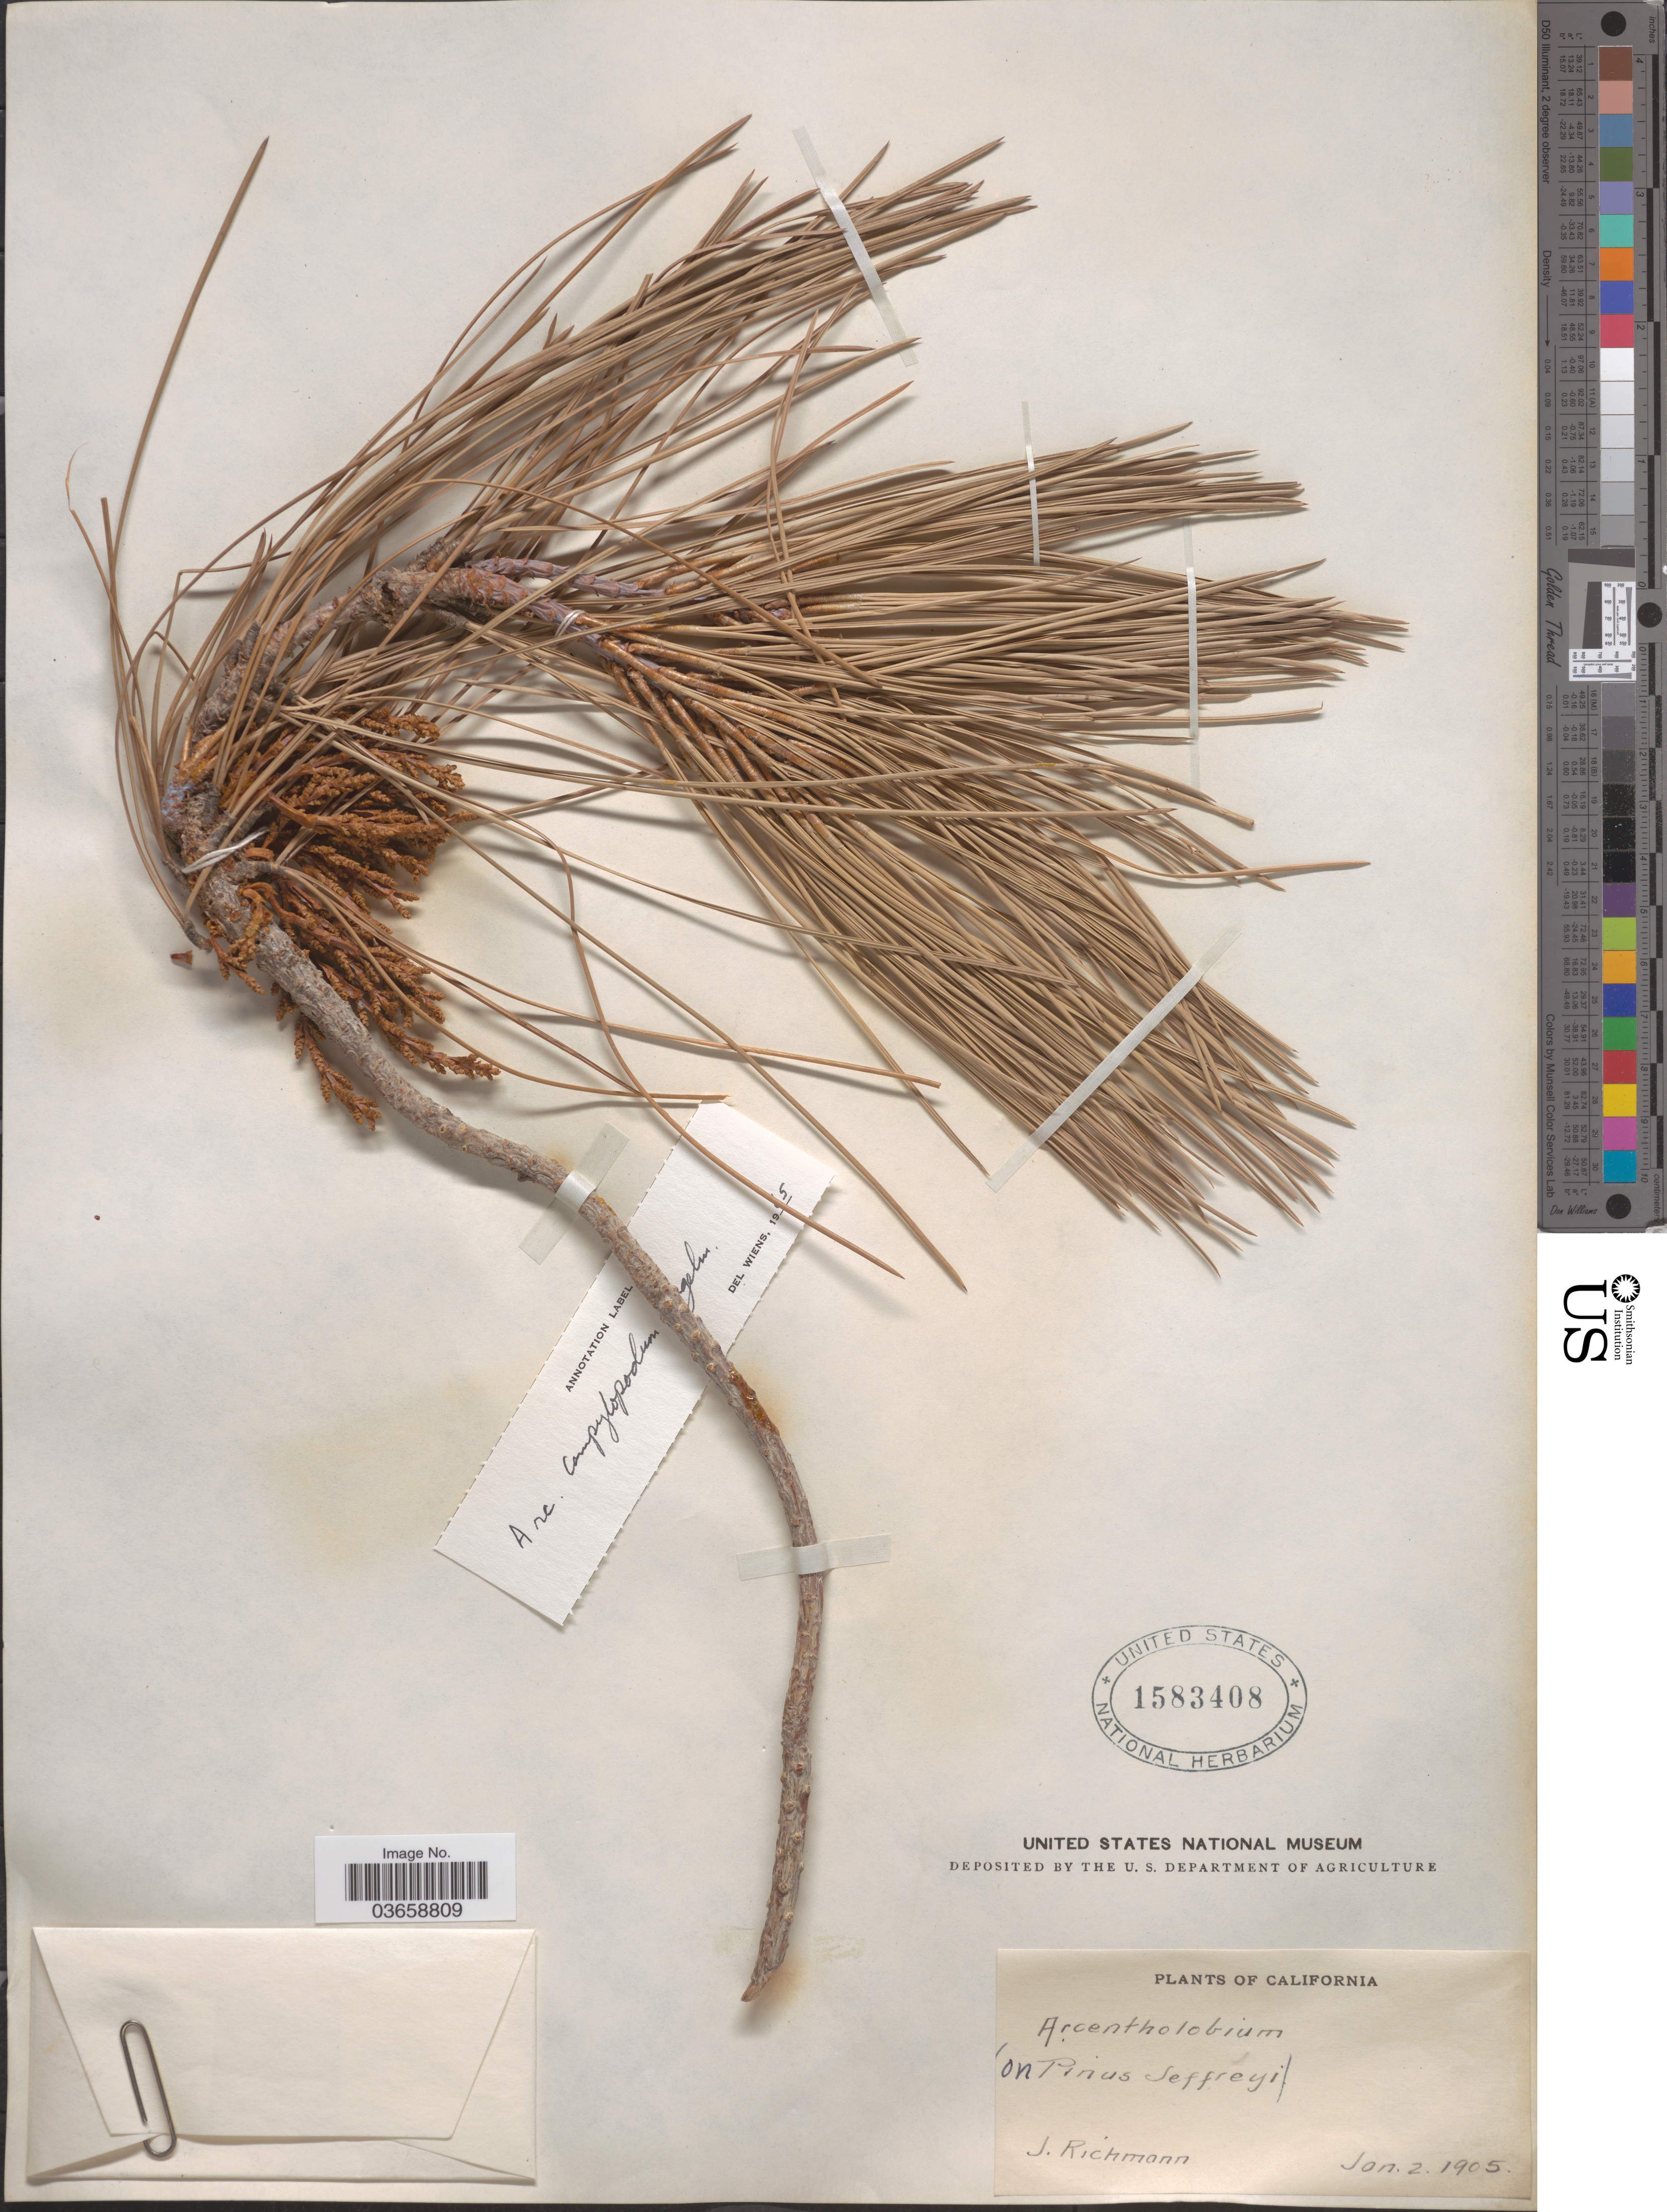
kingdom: Plantae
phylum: Tracheophyta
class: Magnoliopsida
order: Santalales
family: Viscaceae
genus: Arceuthobium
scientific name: Arceuthobium campylopodum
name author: Engelm.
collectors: J. Richmann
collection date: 1905-01-02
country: United States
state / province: California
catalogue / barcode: US 1583408